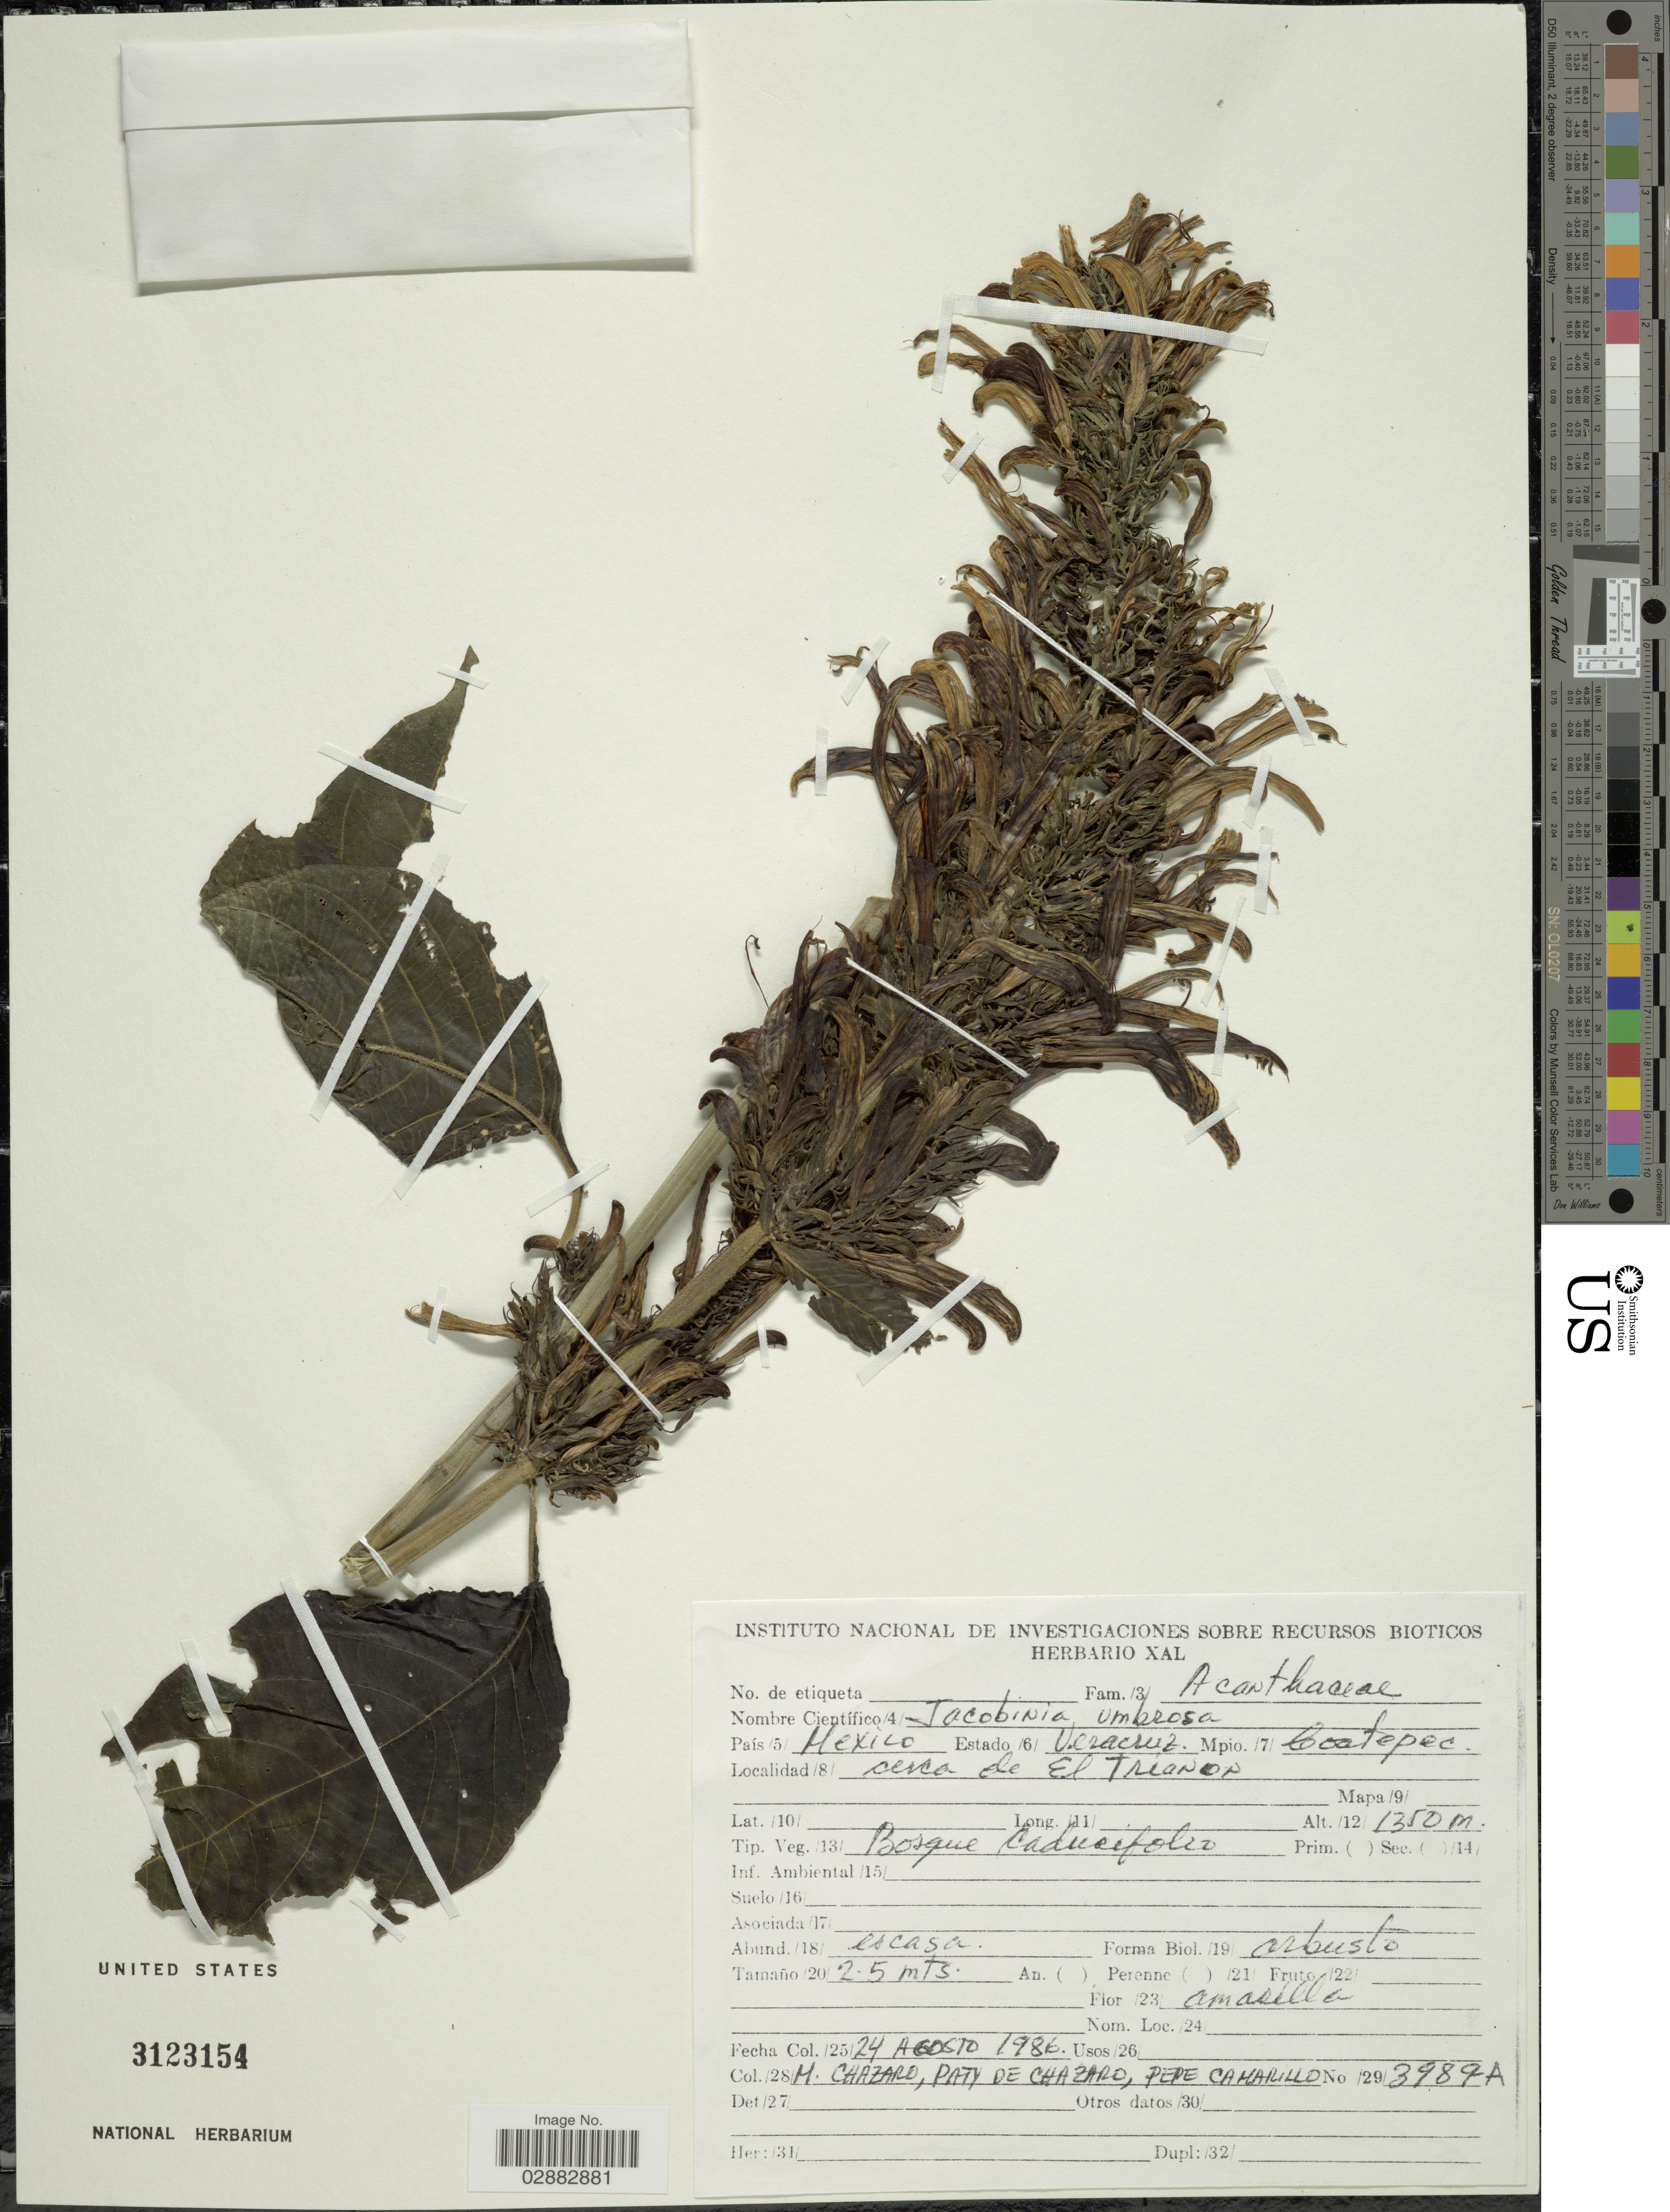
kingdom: Plantae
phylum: Tracheophyta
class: Magnoliopsida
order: Lamiales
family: Acanthaceae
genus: Jacobinia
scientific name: Jacobinia umbrosa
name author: (Benth.) S.F. Blake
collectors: M. Chazaro, P. H. de Chazaro & P. Camarillo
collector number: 3989A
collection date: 1986-08-24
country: Mexico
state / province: Veracruz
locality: Veracruz. Mpio. Coatepec, cerca de El Trianon.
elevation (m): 1350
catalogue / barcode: US 3123154